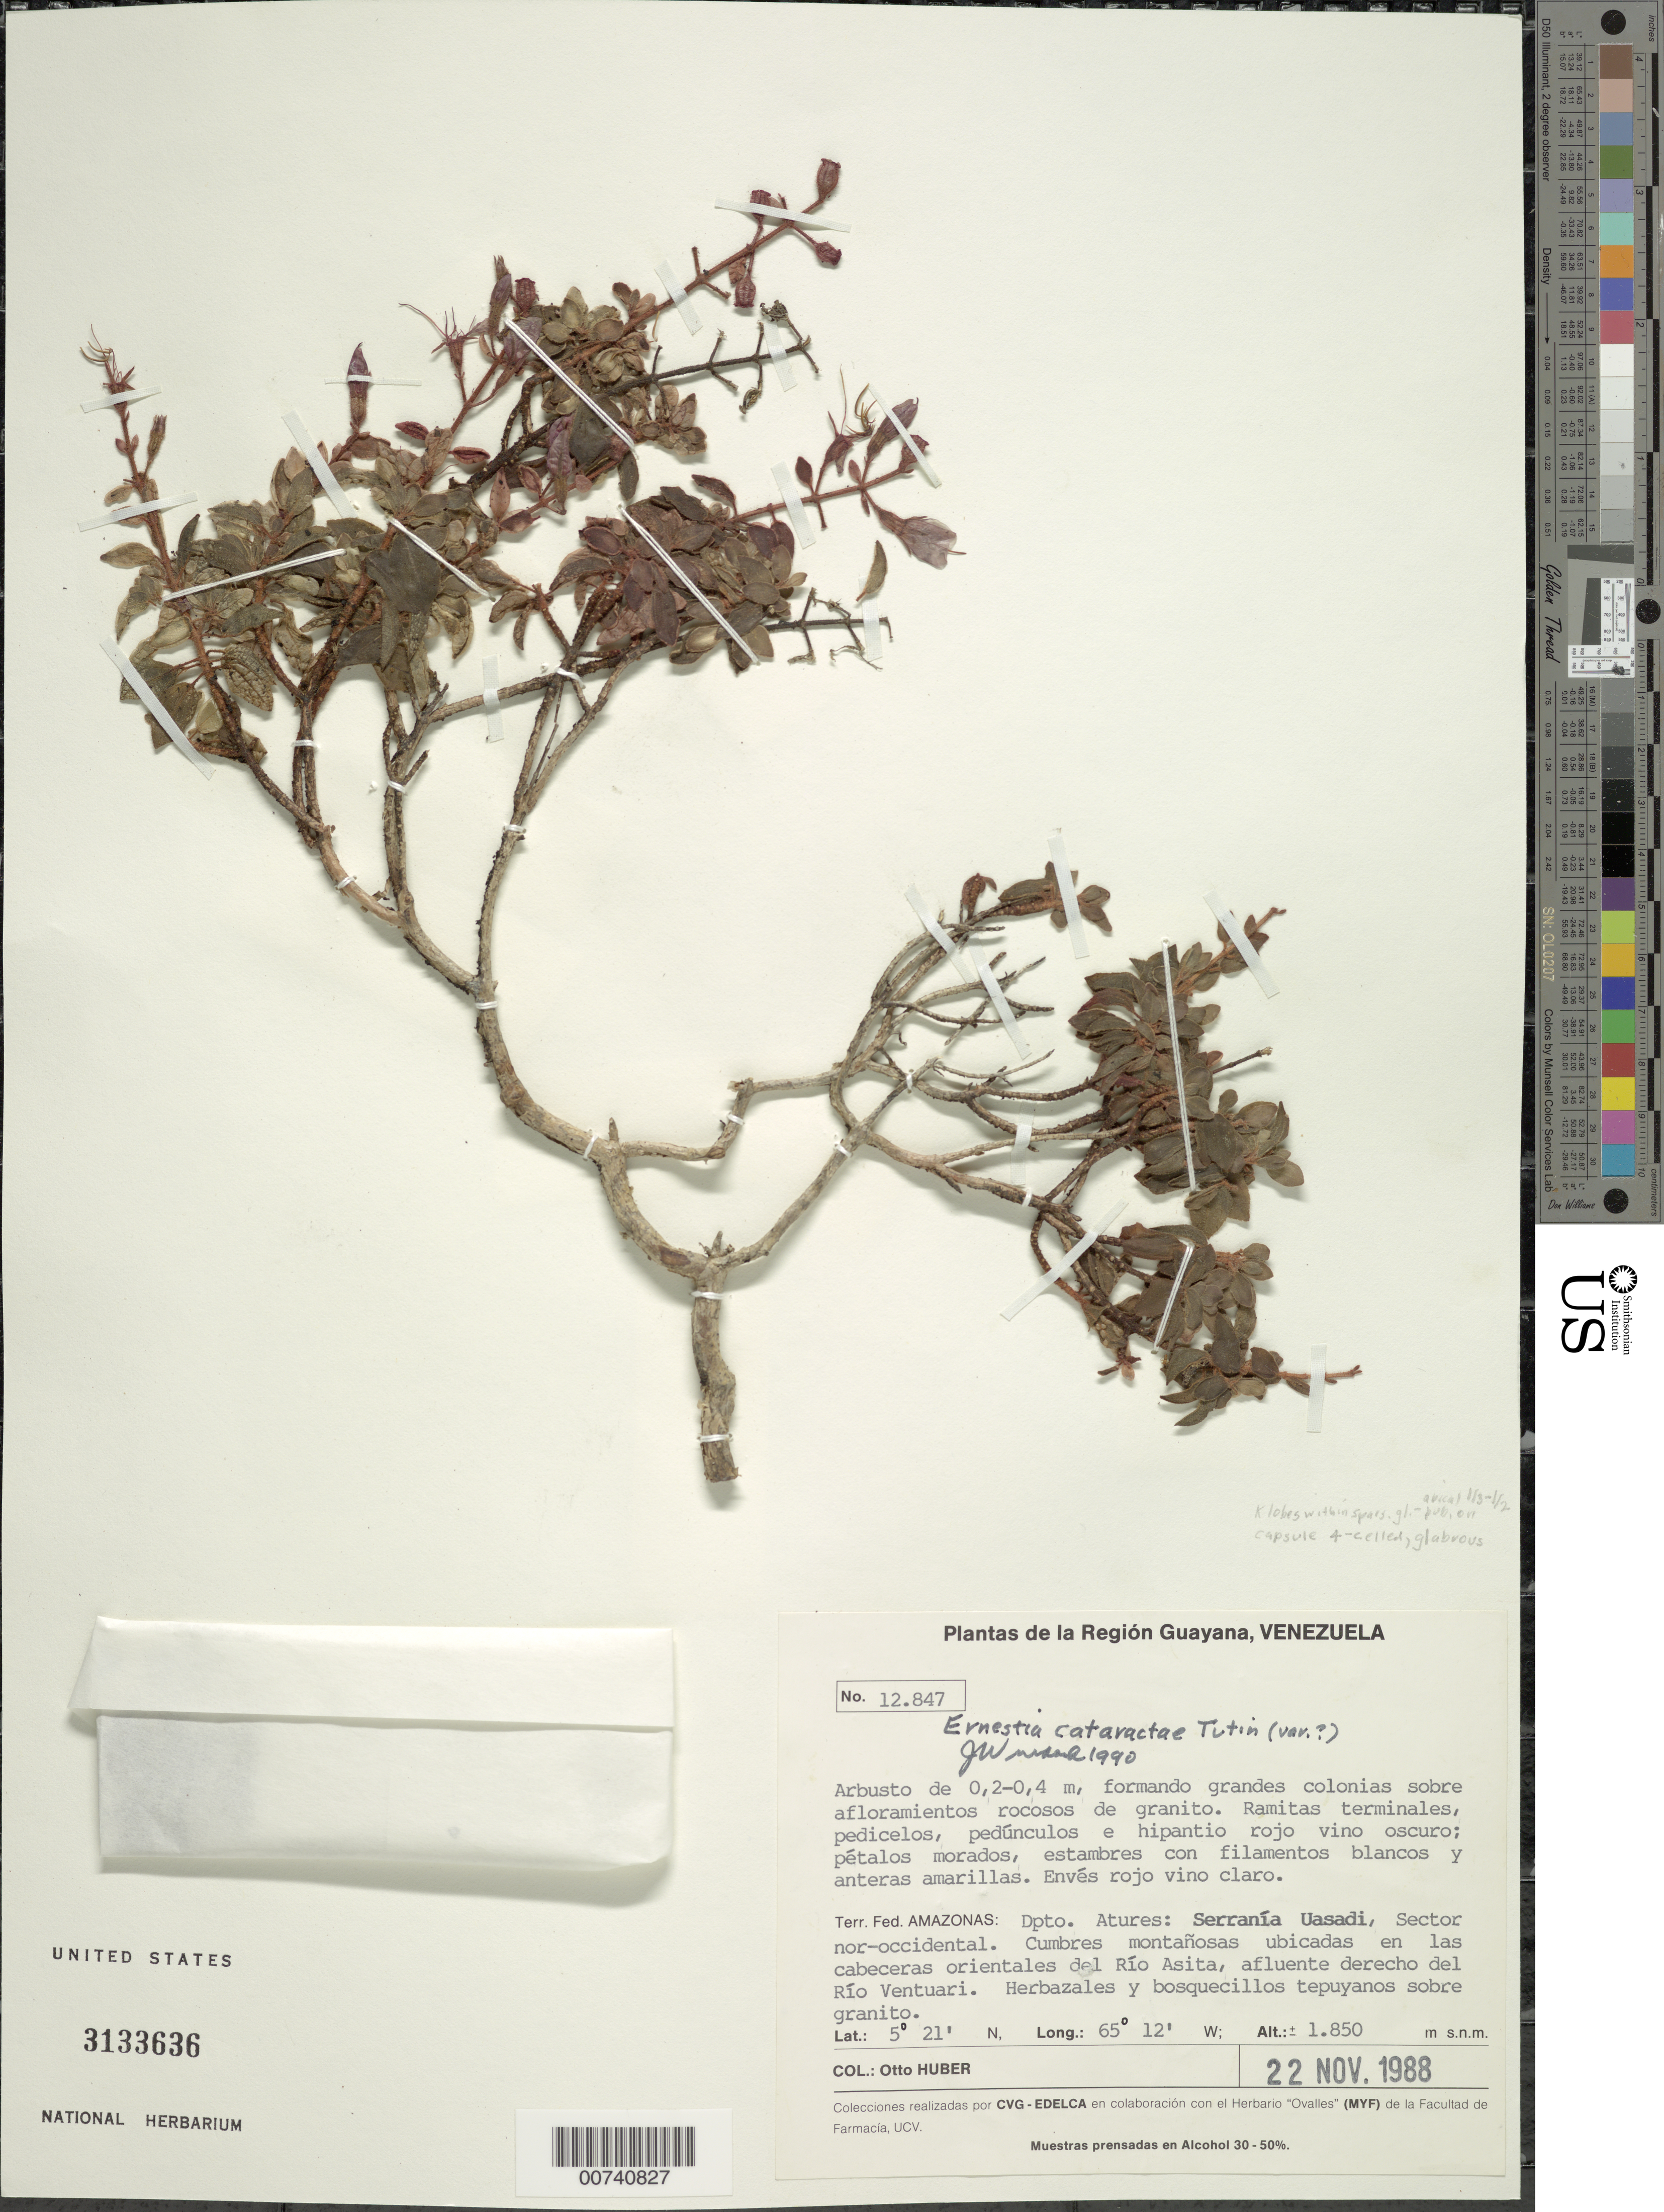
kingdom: Plantae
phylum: Tracheophyta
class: Magnoliopsida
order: Myrtales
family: Melastomataceae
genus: Ernestia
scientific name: Ernestia pullei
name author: Gleason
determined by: Nunes, D.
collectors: O. Huber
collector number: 12847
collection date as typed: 22-Nov-88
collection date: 1988-11-22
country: Venezuela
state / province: Amazonas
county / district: Atures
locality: Serrania Uasadi, sector nor-occidental; cabeceras orientales del Río Asita, afluente derecho del Río Ventuari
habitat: Cumbres montanosas ubicadas en las cabeceras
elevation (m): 1850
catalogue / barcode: US 3133636